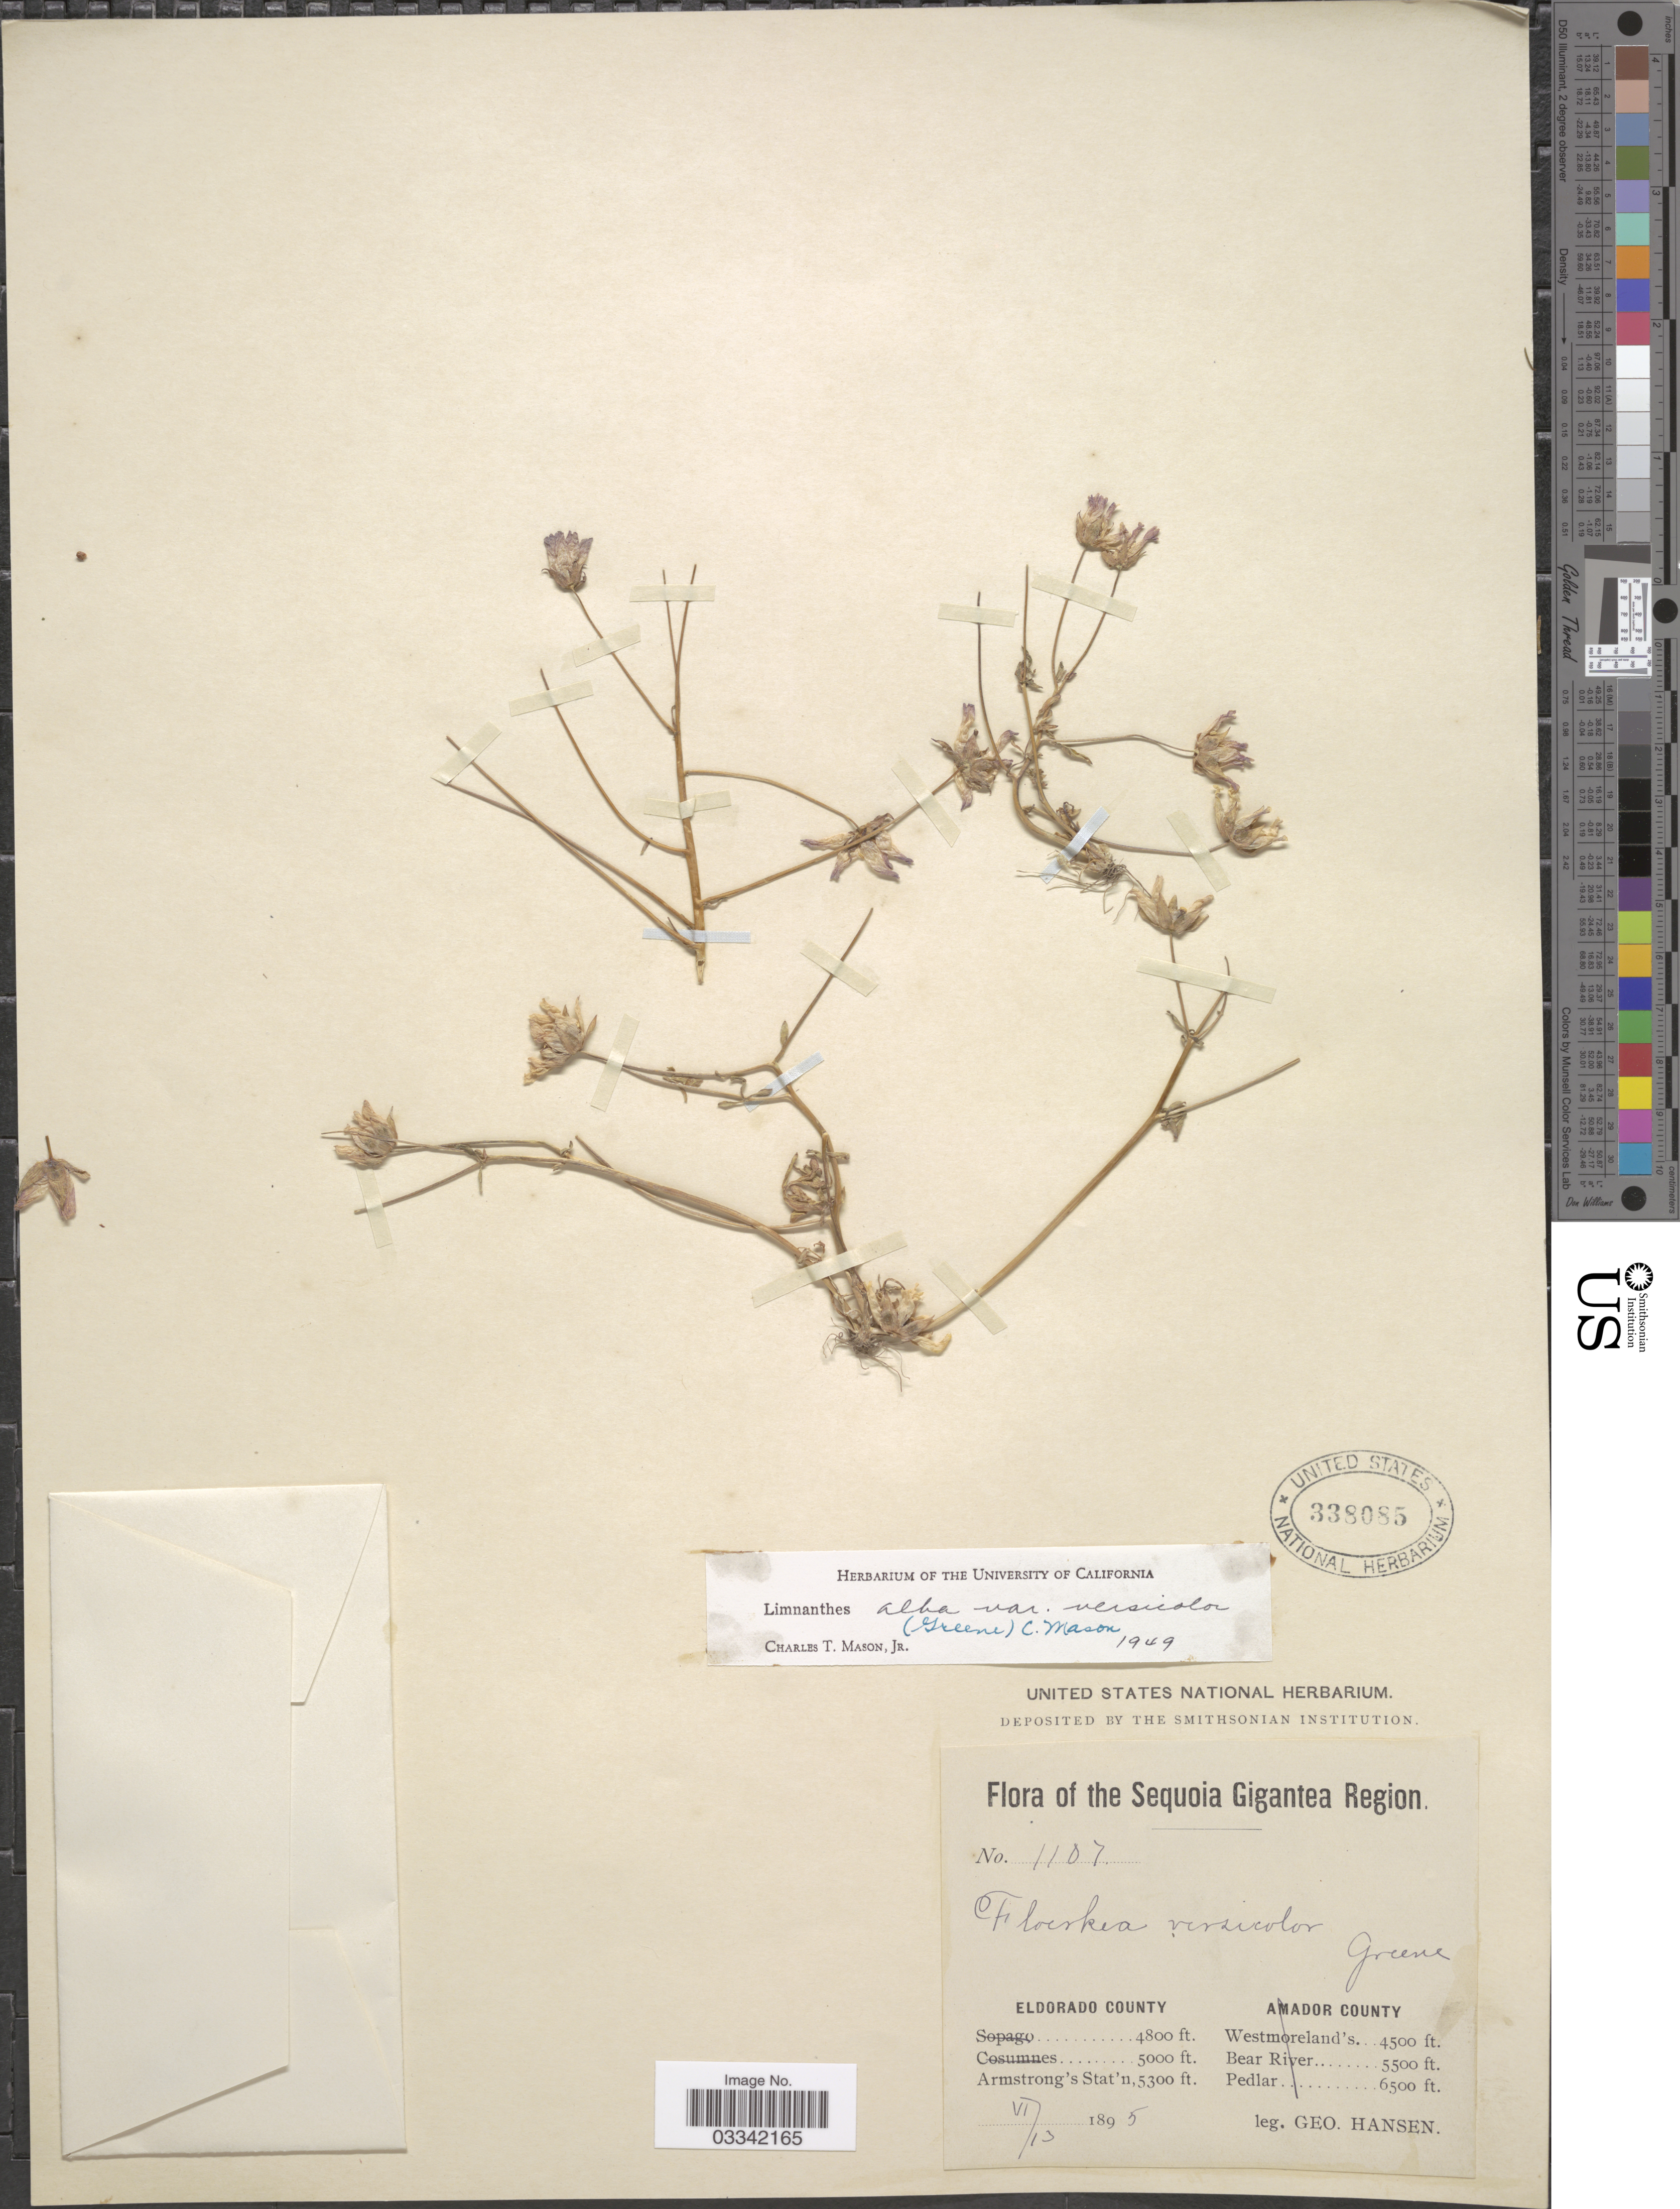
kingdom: Plantae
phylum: Tracheophyta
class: Magnoliopsida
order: Brassicales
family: Limnanthaceae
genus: Limnanthes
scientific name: Limnanthes alba var. versicolor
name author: (Greene) C.T. Mason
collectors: G. Hansen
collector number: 1107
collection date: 1895-06-13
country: United States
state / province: California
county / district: El Dorado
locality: Sequoia Gigantea Region, Eldorado County, Armstrong's Stat'n.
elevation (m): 1615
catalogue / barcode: US 338085